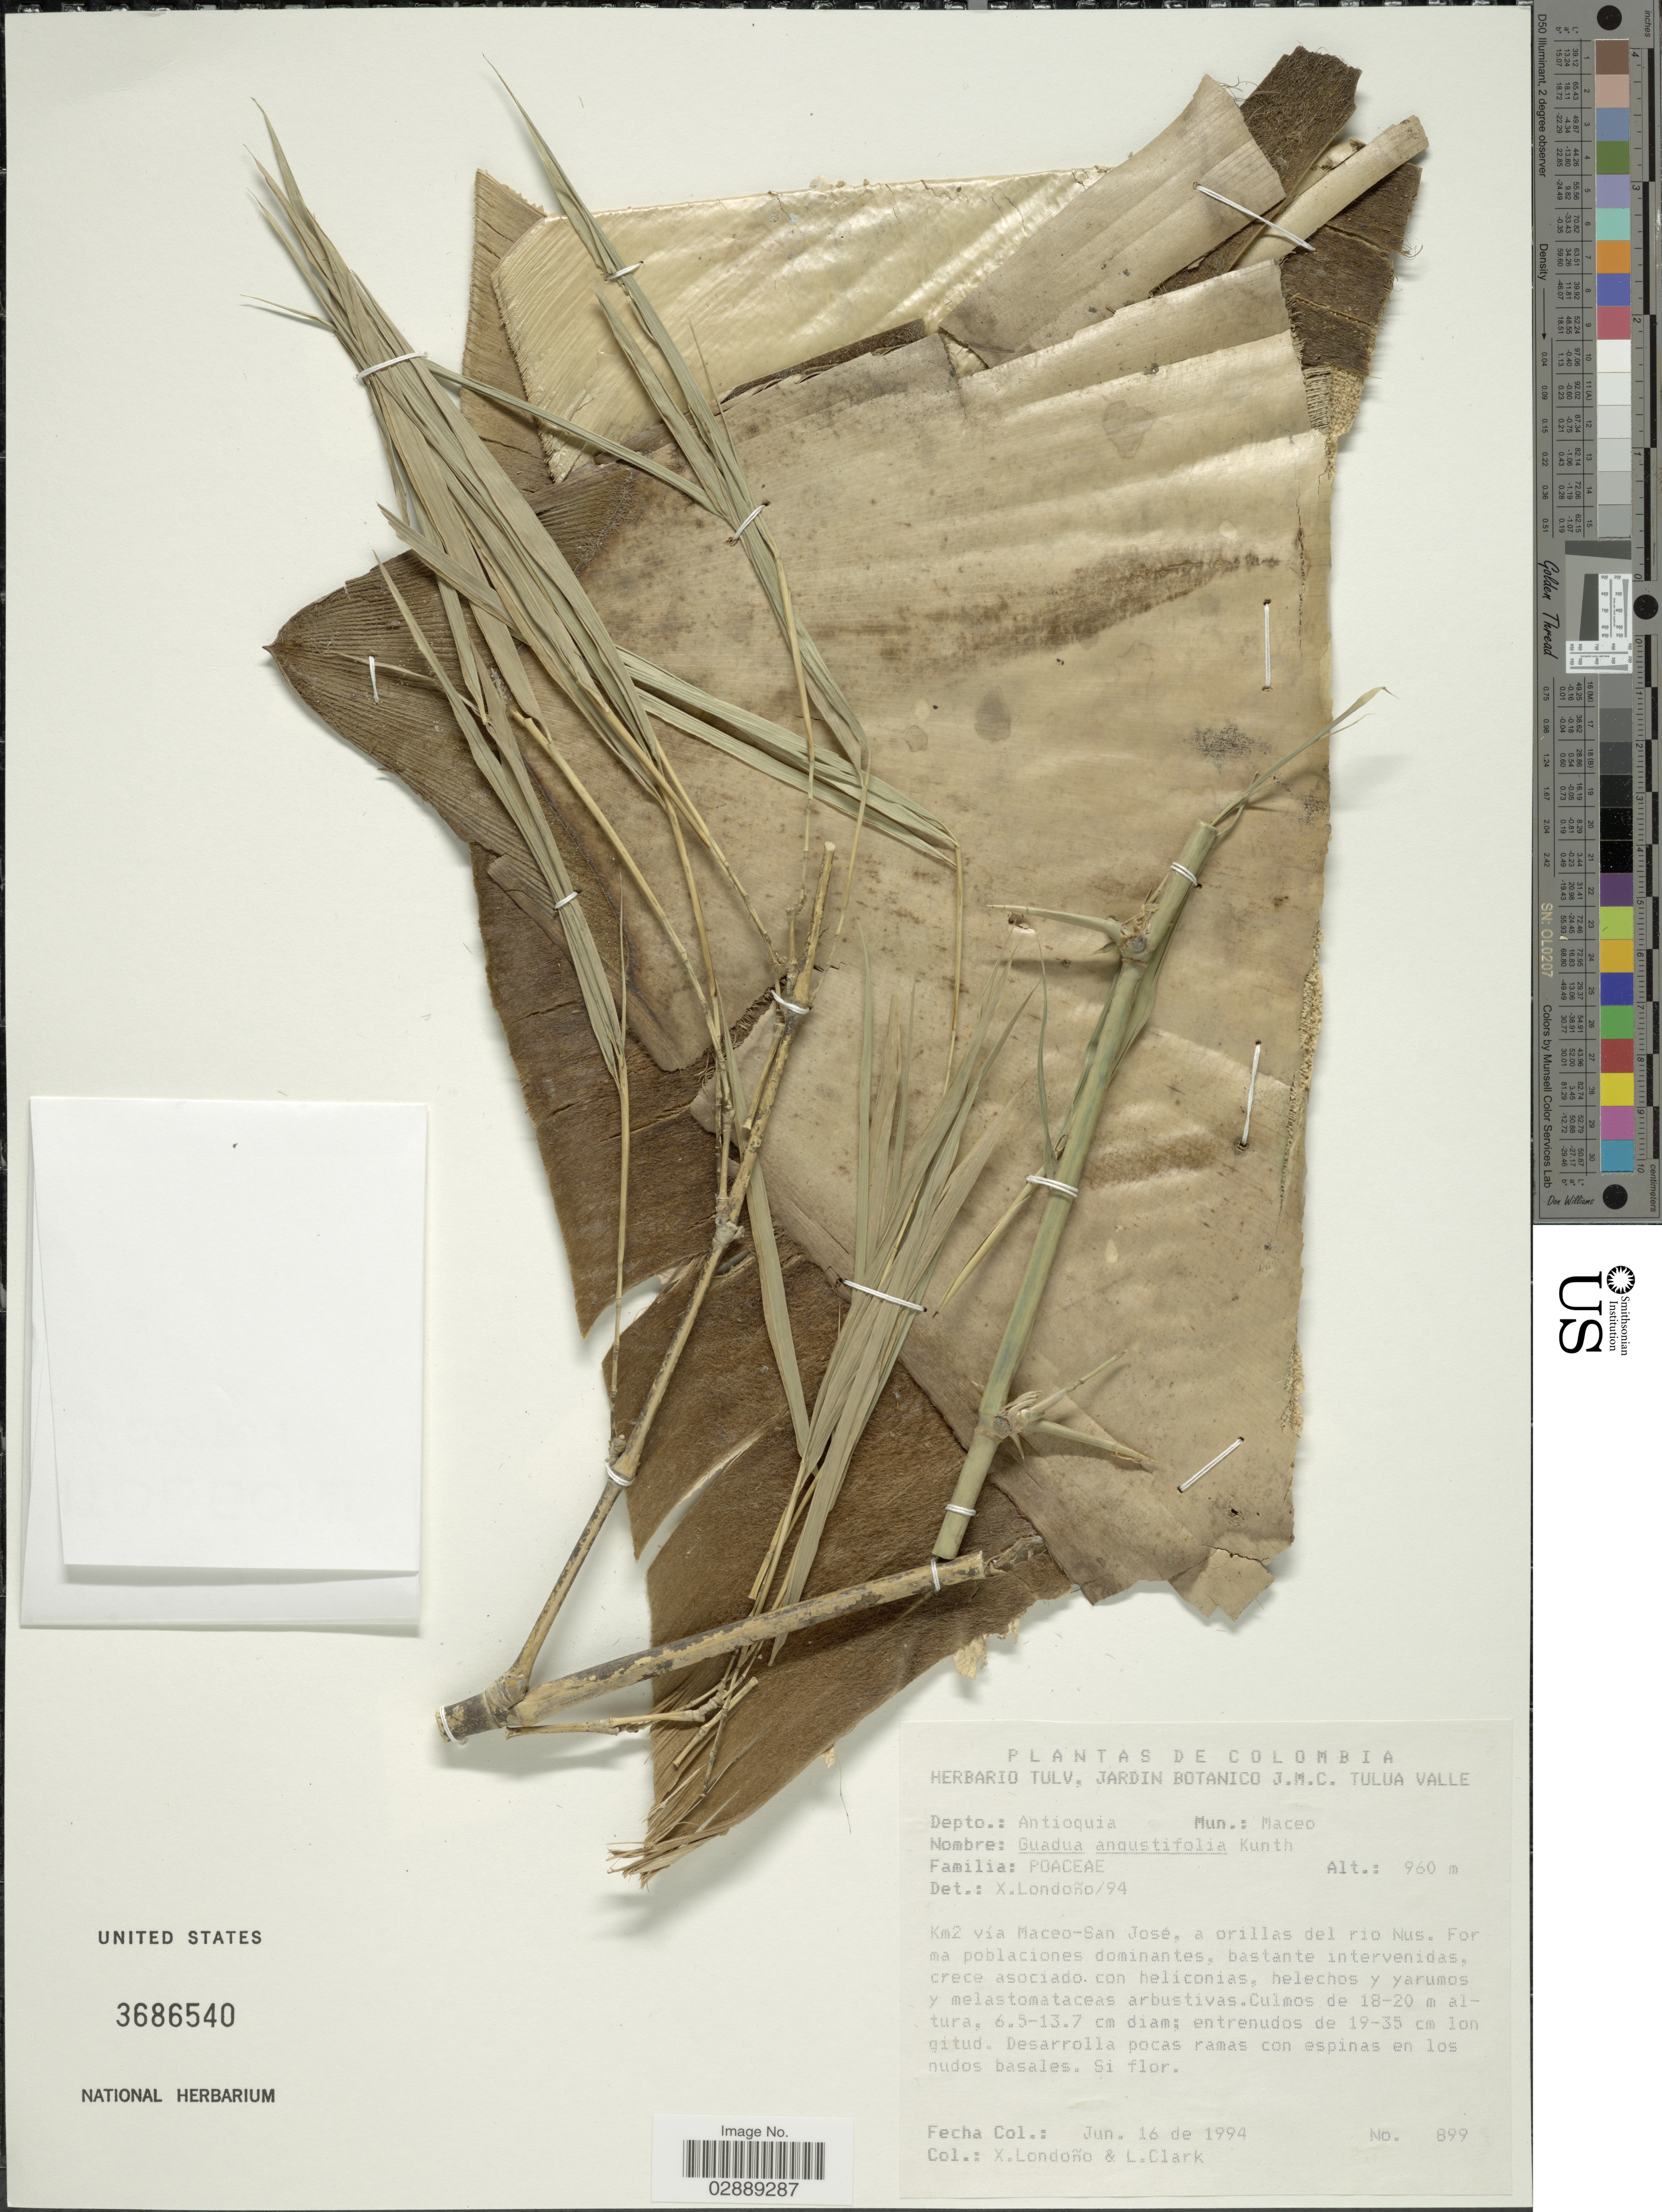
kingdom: Plantae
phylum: Tracheophyta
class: Liliopsida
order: Poales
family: Poaceae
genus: Guadua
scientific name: Guadua angustifolia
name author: Kunth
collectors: X. Londoño & L. G. Clark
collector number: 899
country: Colombia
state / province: Antioquiá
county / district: Maceo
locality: Km 2 via Maceo-San Jose, a orillas de rio Nus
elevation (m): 960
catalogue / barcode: US 3686540